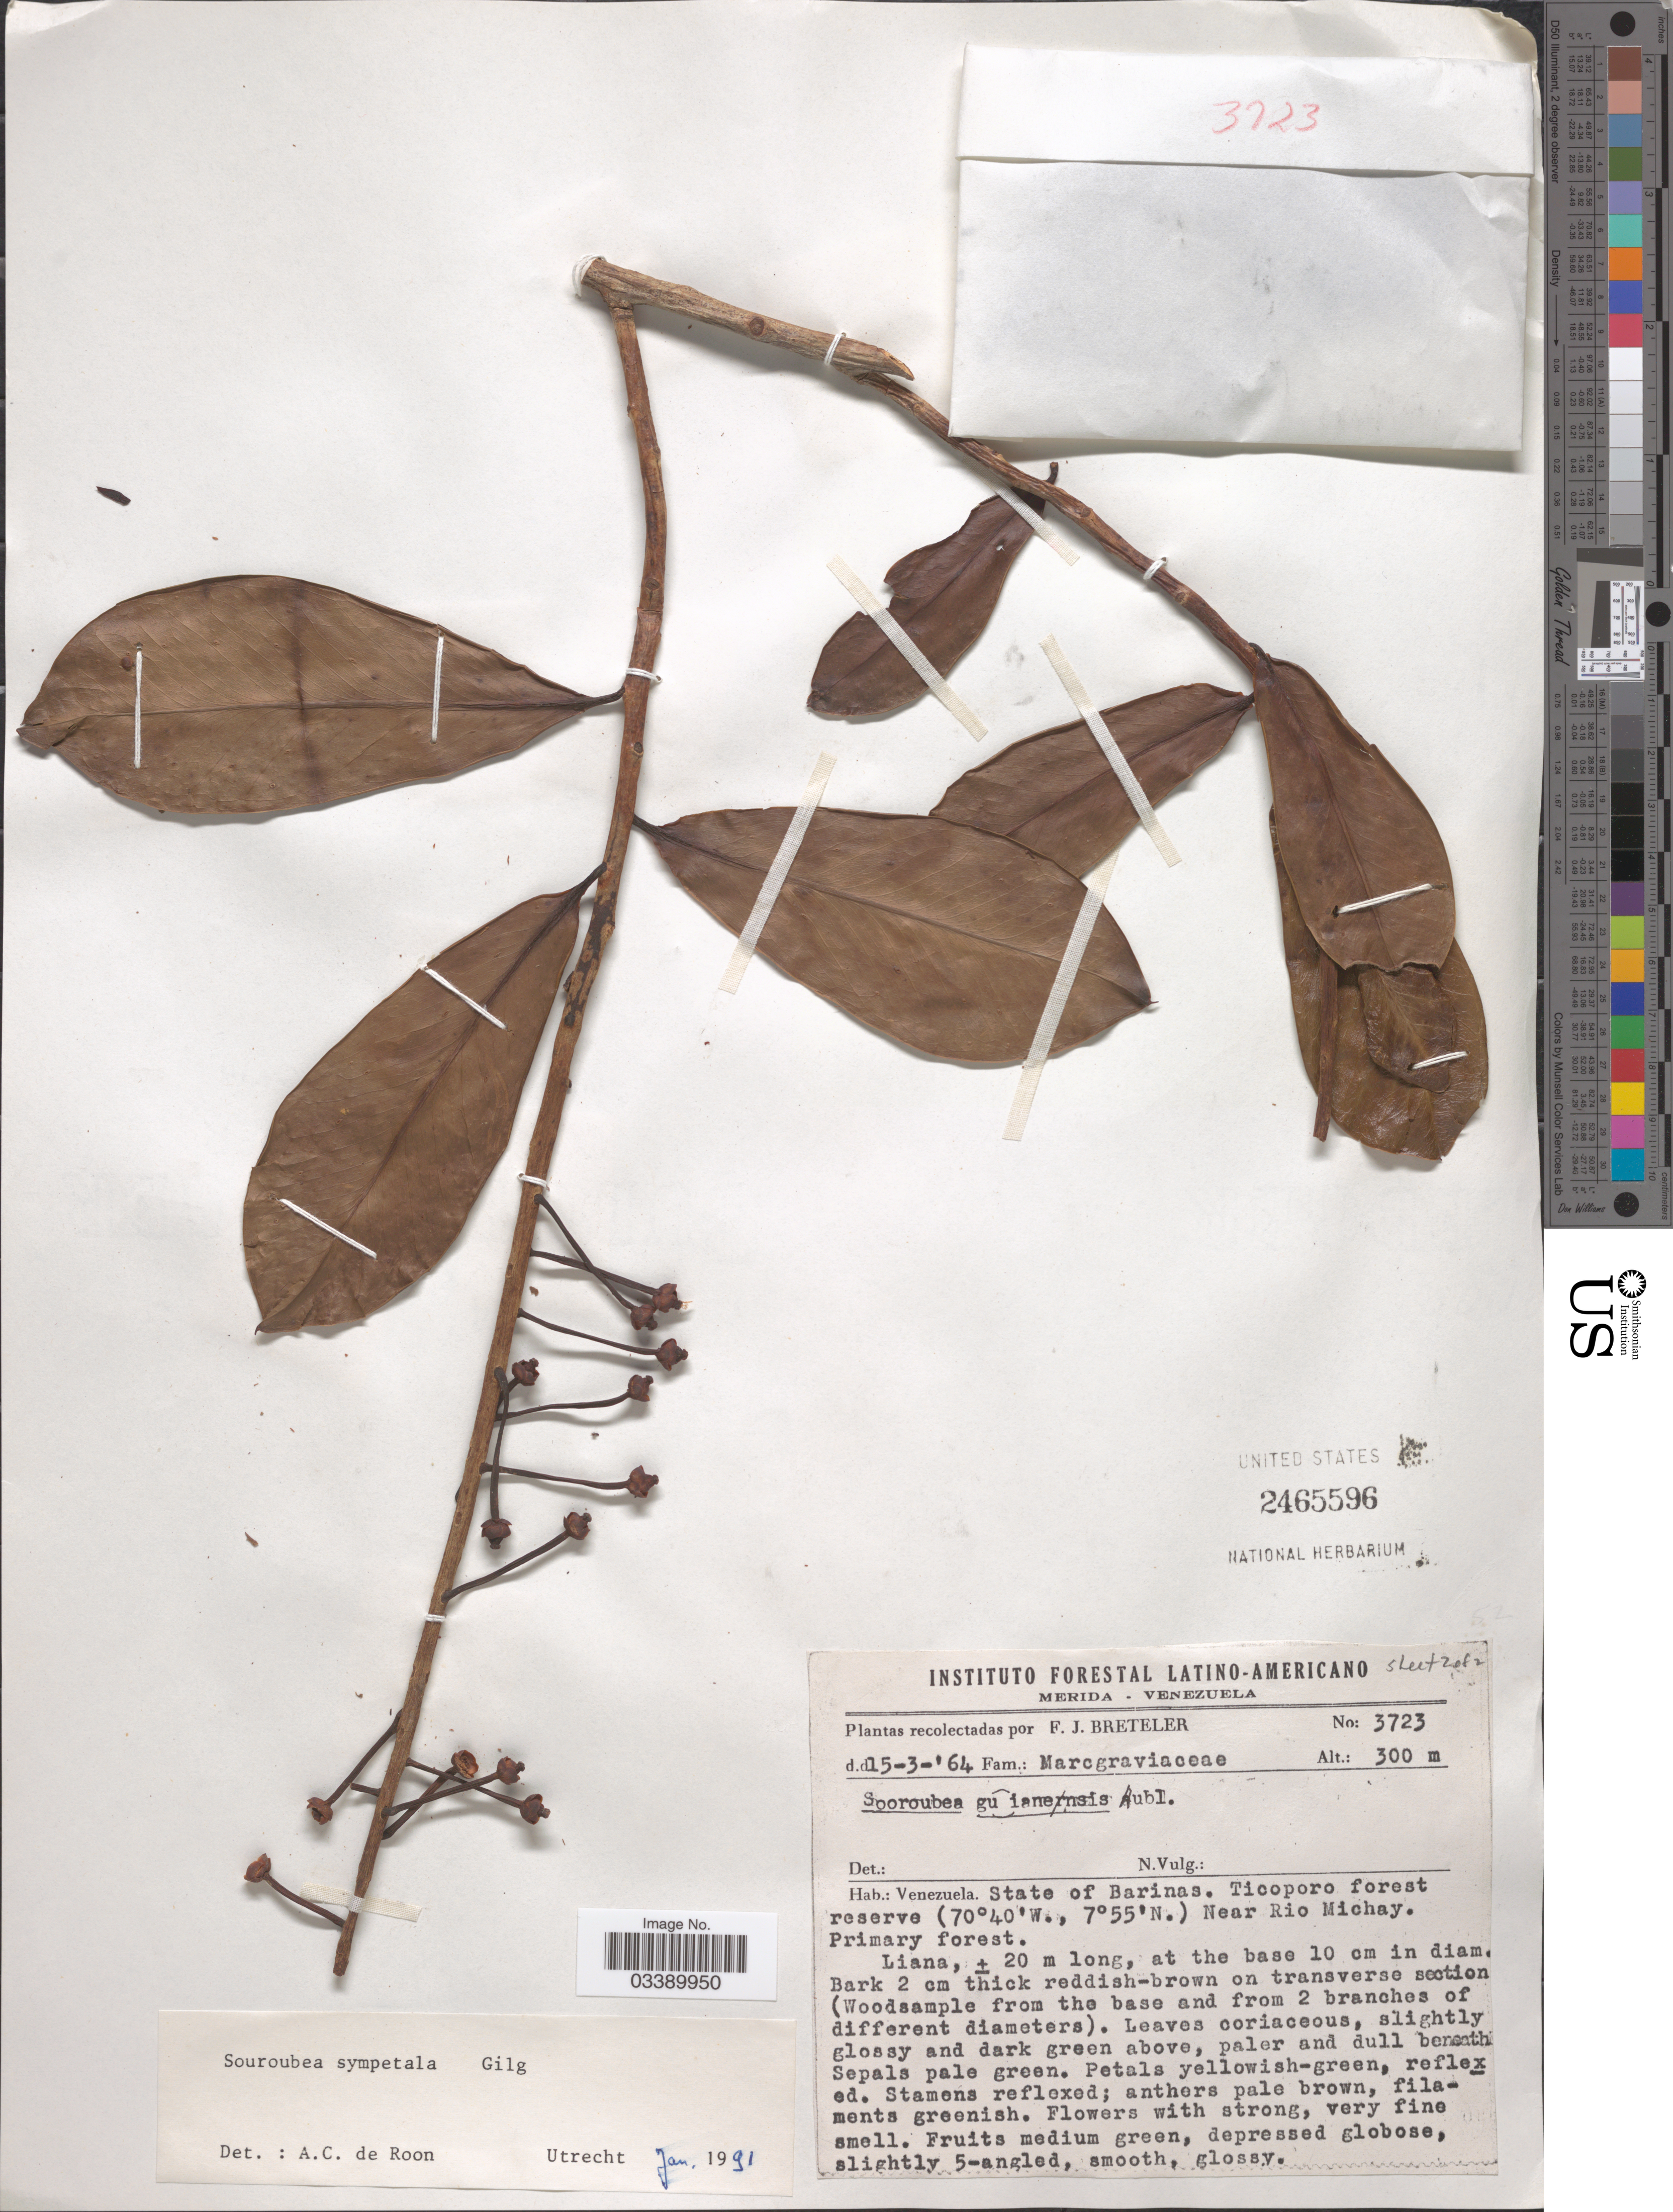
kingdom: Plantae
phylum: Tracheophyta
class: Magnoliopsida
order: Ericales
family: Marcgraviaceae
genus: Souroubea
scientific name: Souroubea sympetala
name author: Gilg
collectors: F. J. Breteler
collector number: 3723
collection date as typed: Transcribed d/m/y: 15/3/64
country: Venezuela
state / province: Barinas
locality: Ticoporo forest reserve. Near Rio Michay.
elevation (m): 300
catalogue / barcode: US 2465596